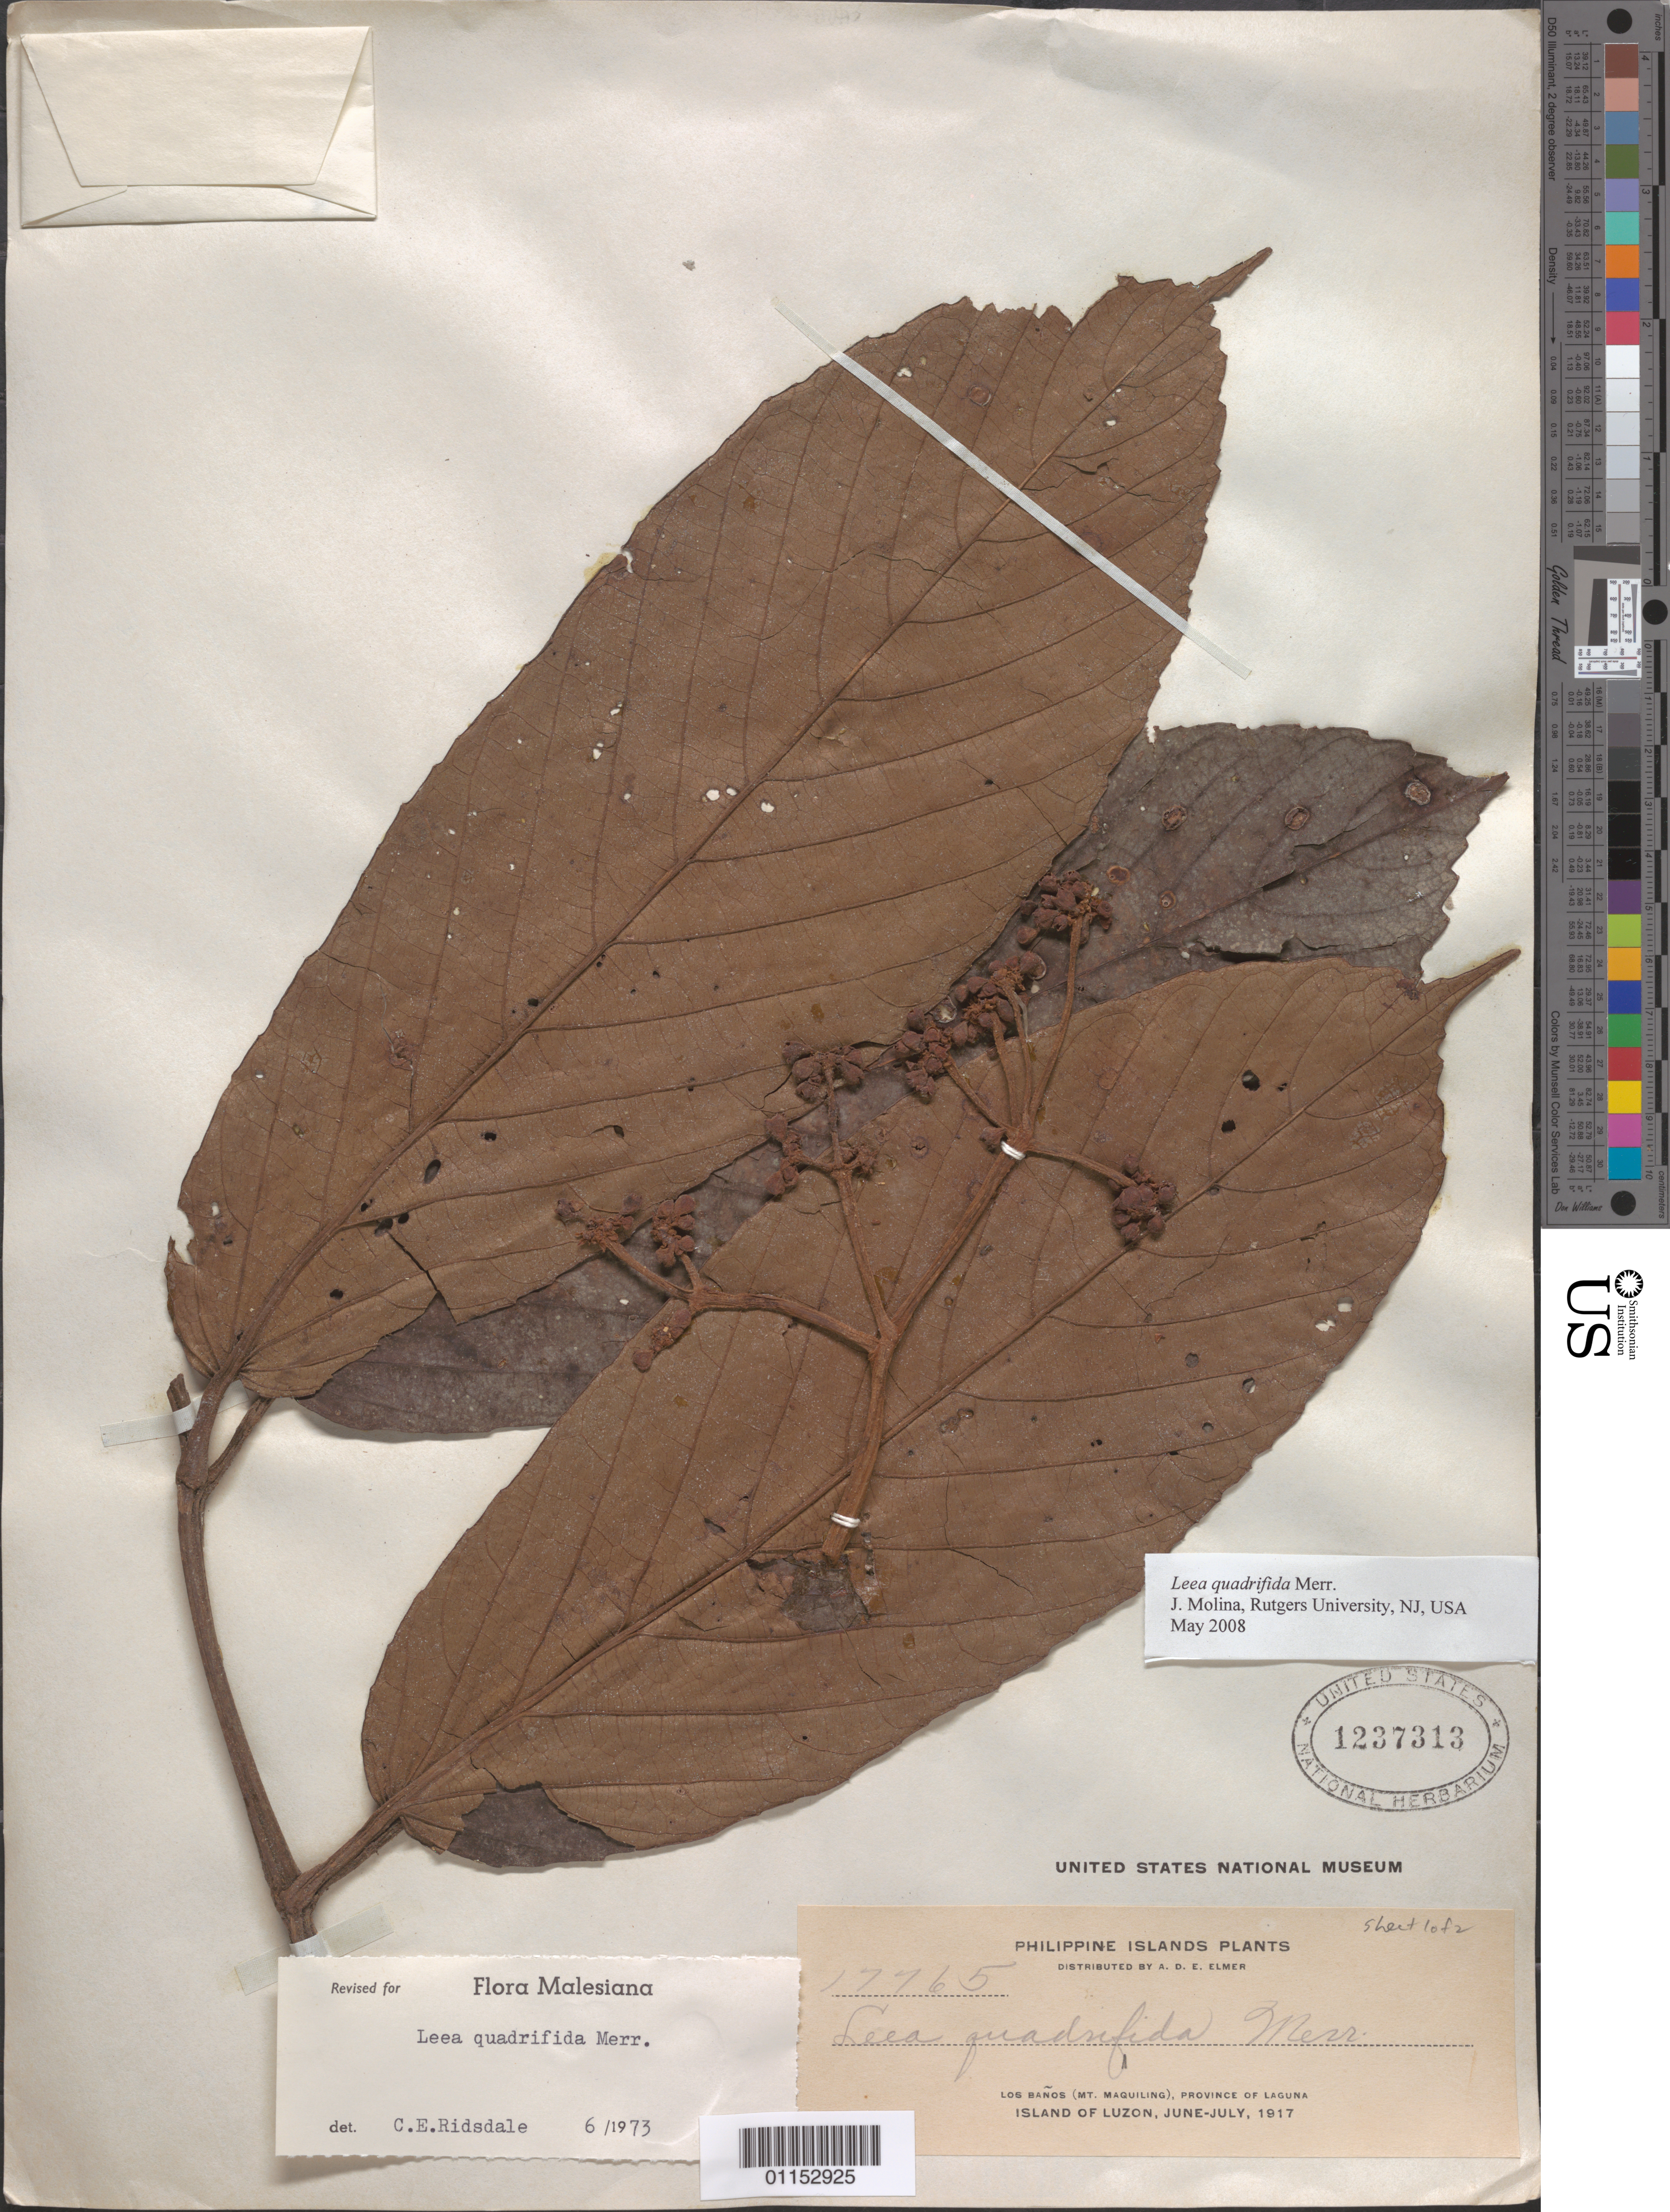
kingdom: Plantae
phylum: Tracheophyta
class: Magnoliopsida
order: Vitales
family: Vitaceae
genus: Leea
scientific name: Leea quadrifida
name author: Merr.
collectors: A. D. E. Elmer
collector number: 17765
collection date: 1917-06/1917-07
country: Philippines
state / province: Calabarzon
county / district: Laguna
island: Luzon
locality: Los Banos, Mt Maquiling.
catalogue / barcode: US 1237313